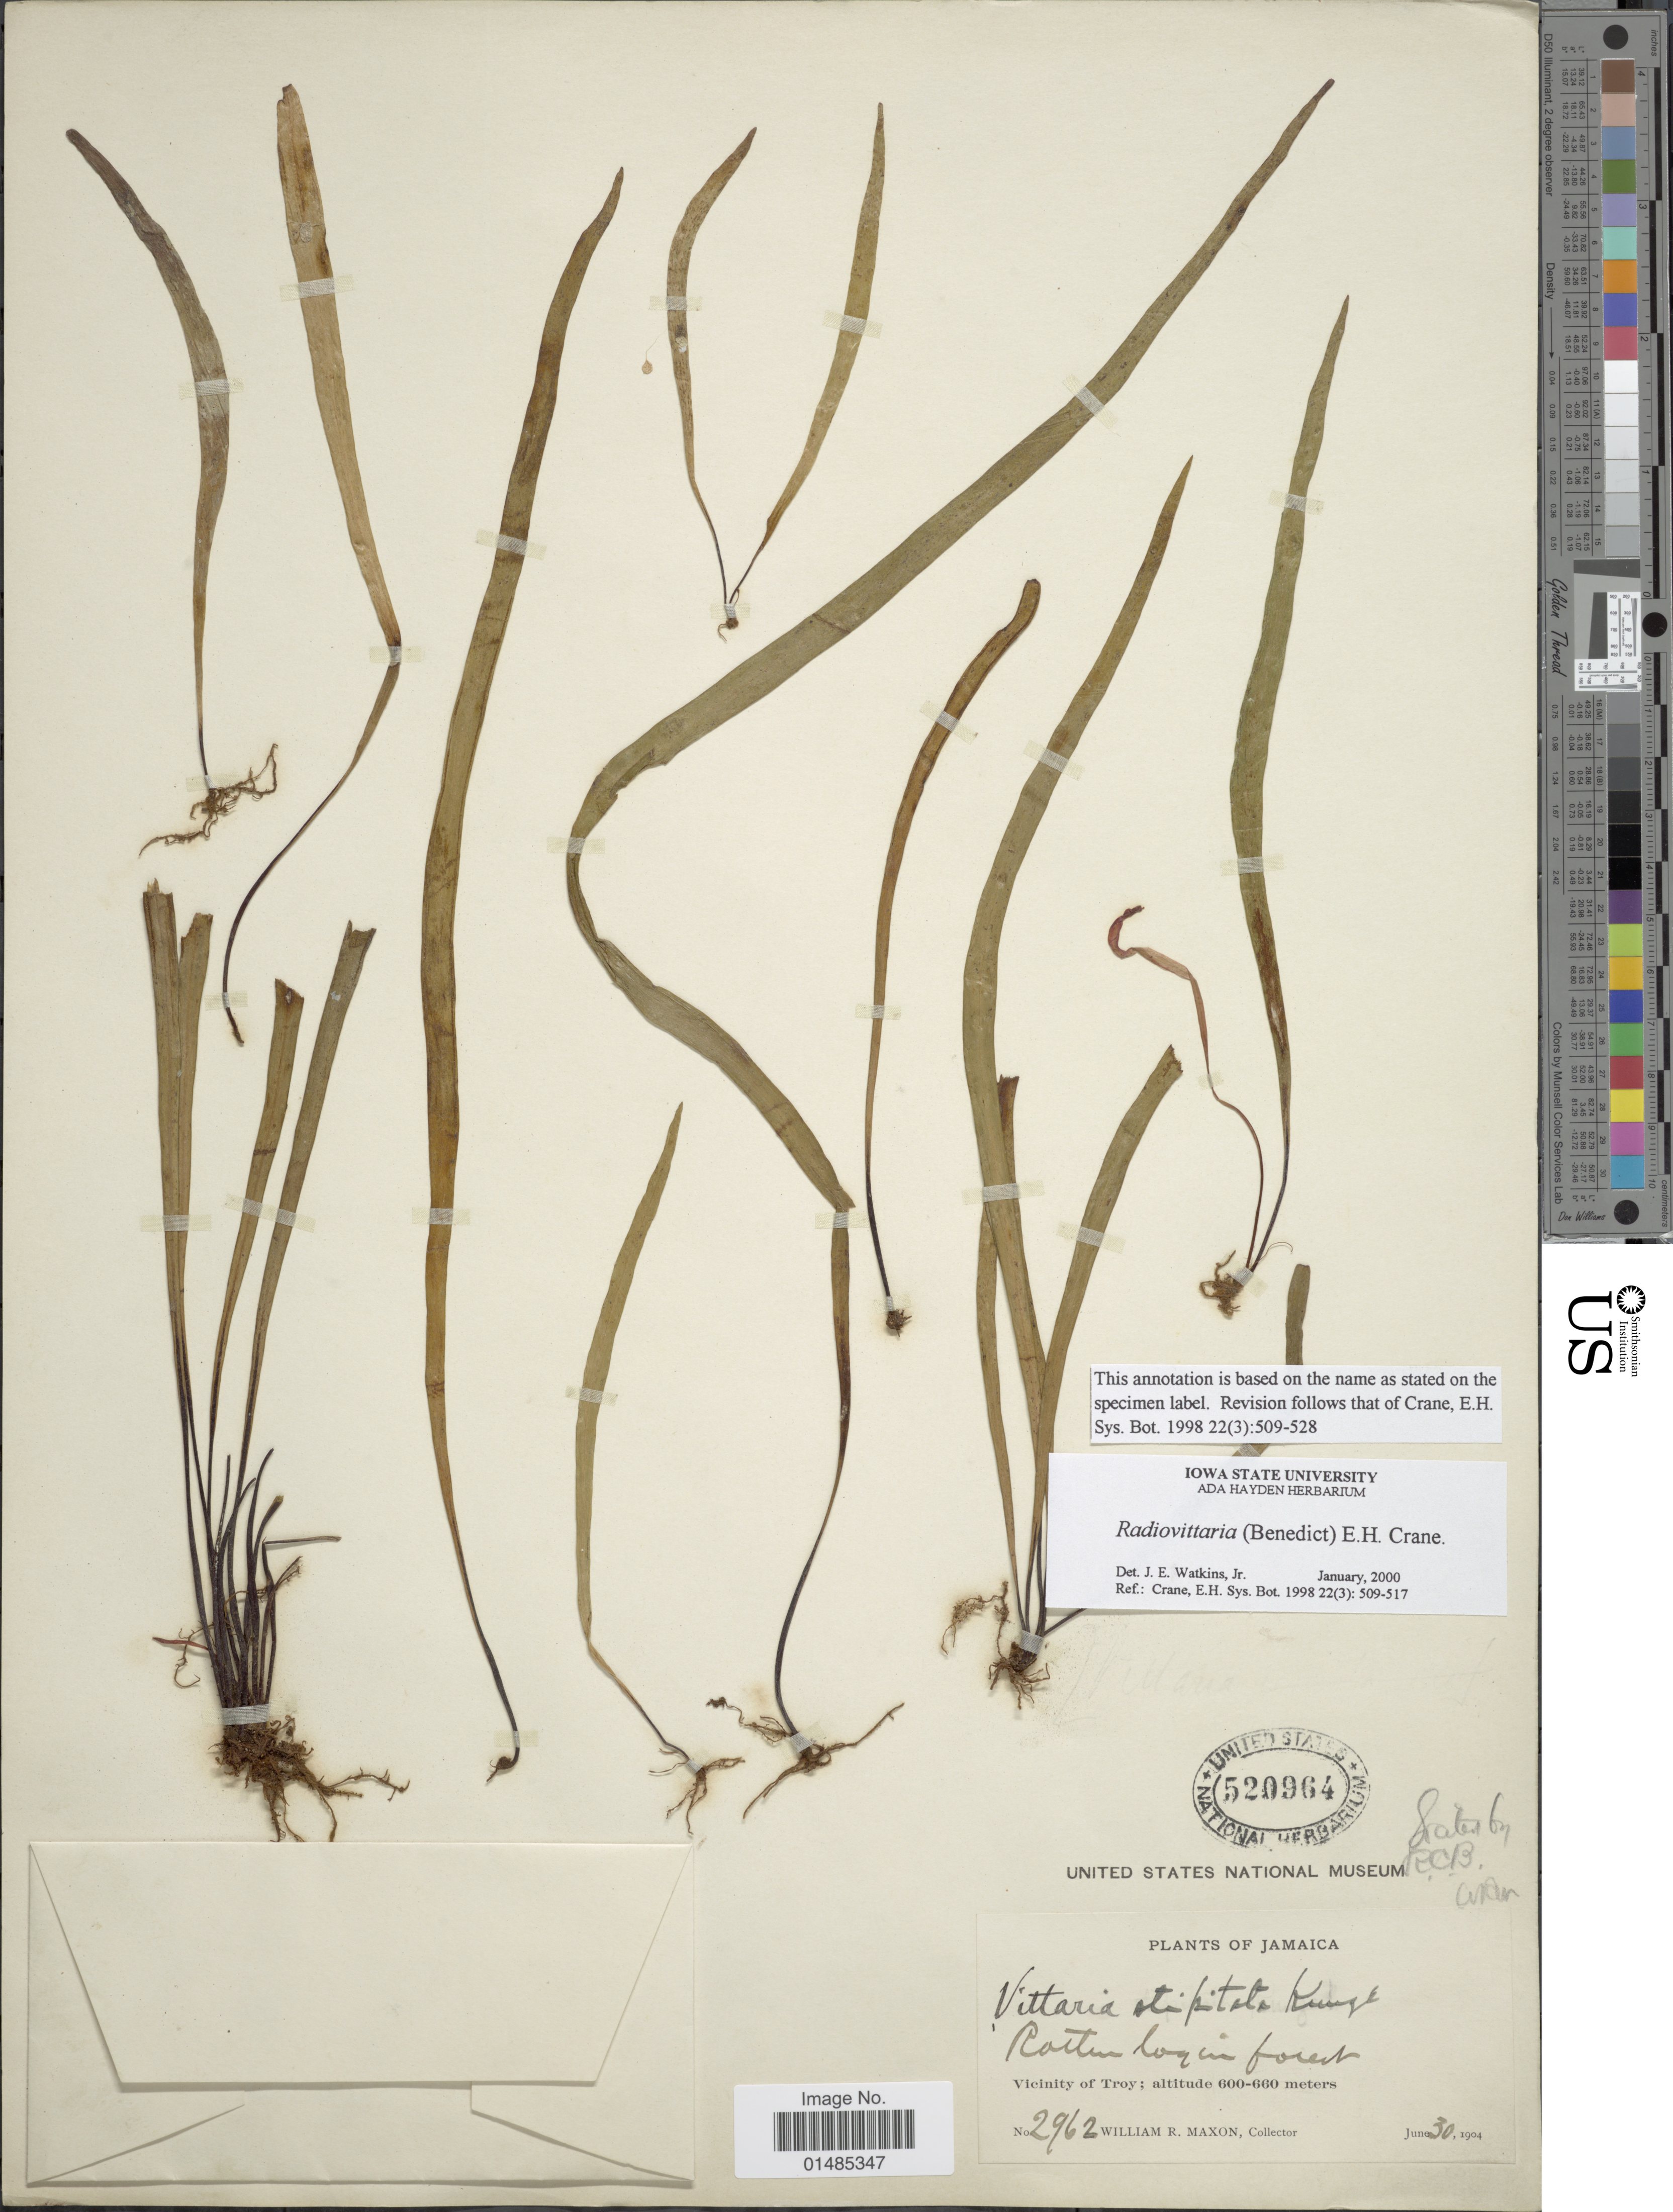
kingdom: Plantae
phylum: Tracheophyta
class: Polypodiopsida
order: Polypodiales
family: Pteridaceae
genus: Radiovittaria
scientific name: Radiovittaria stipitata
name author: (Kunze) E.H. Crane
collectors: W. R. Maxon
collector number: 2962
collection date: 1904-06-30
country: Jamaica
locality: Vicinity of Troy.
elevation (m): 600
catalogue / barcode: US 520964